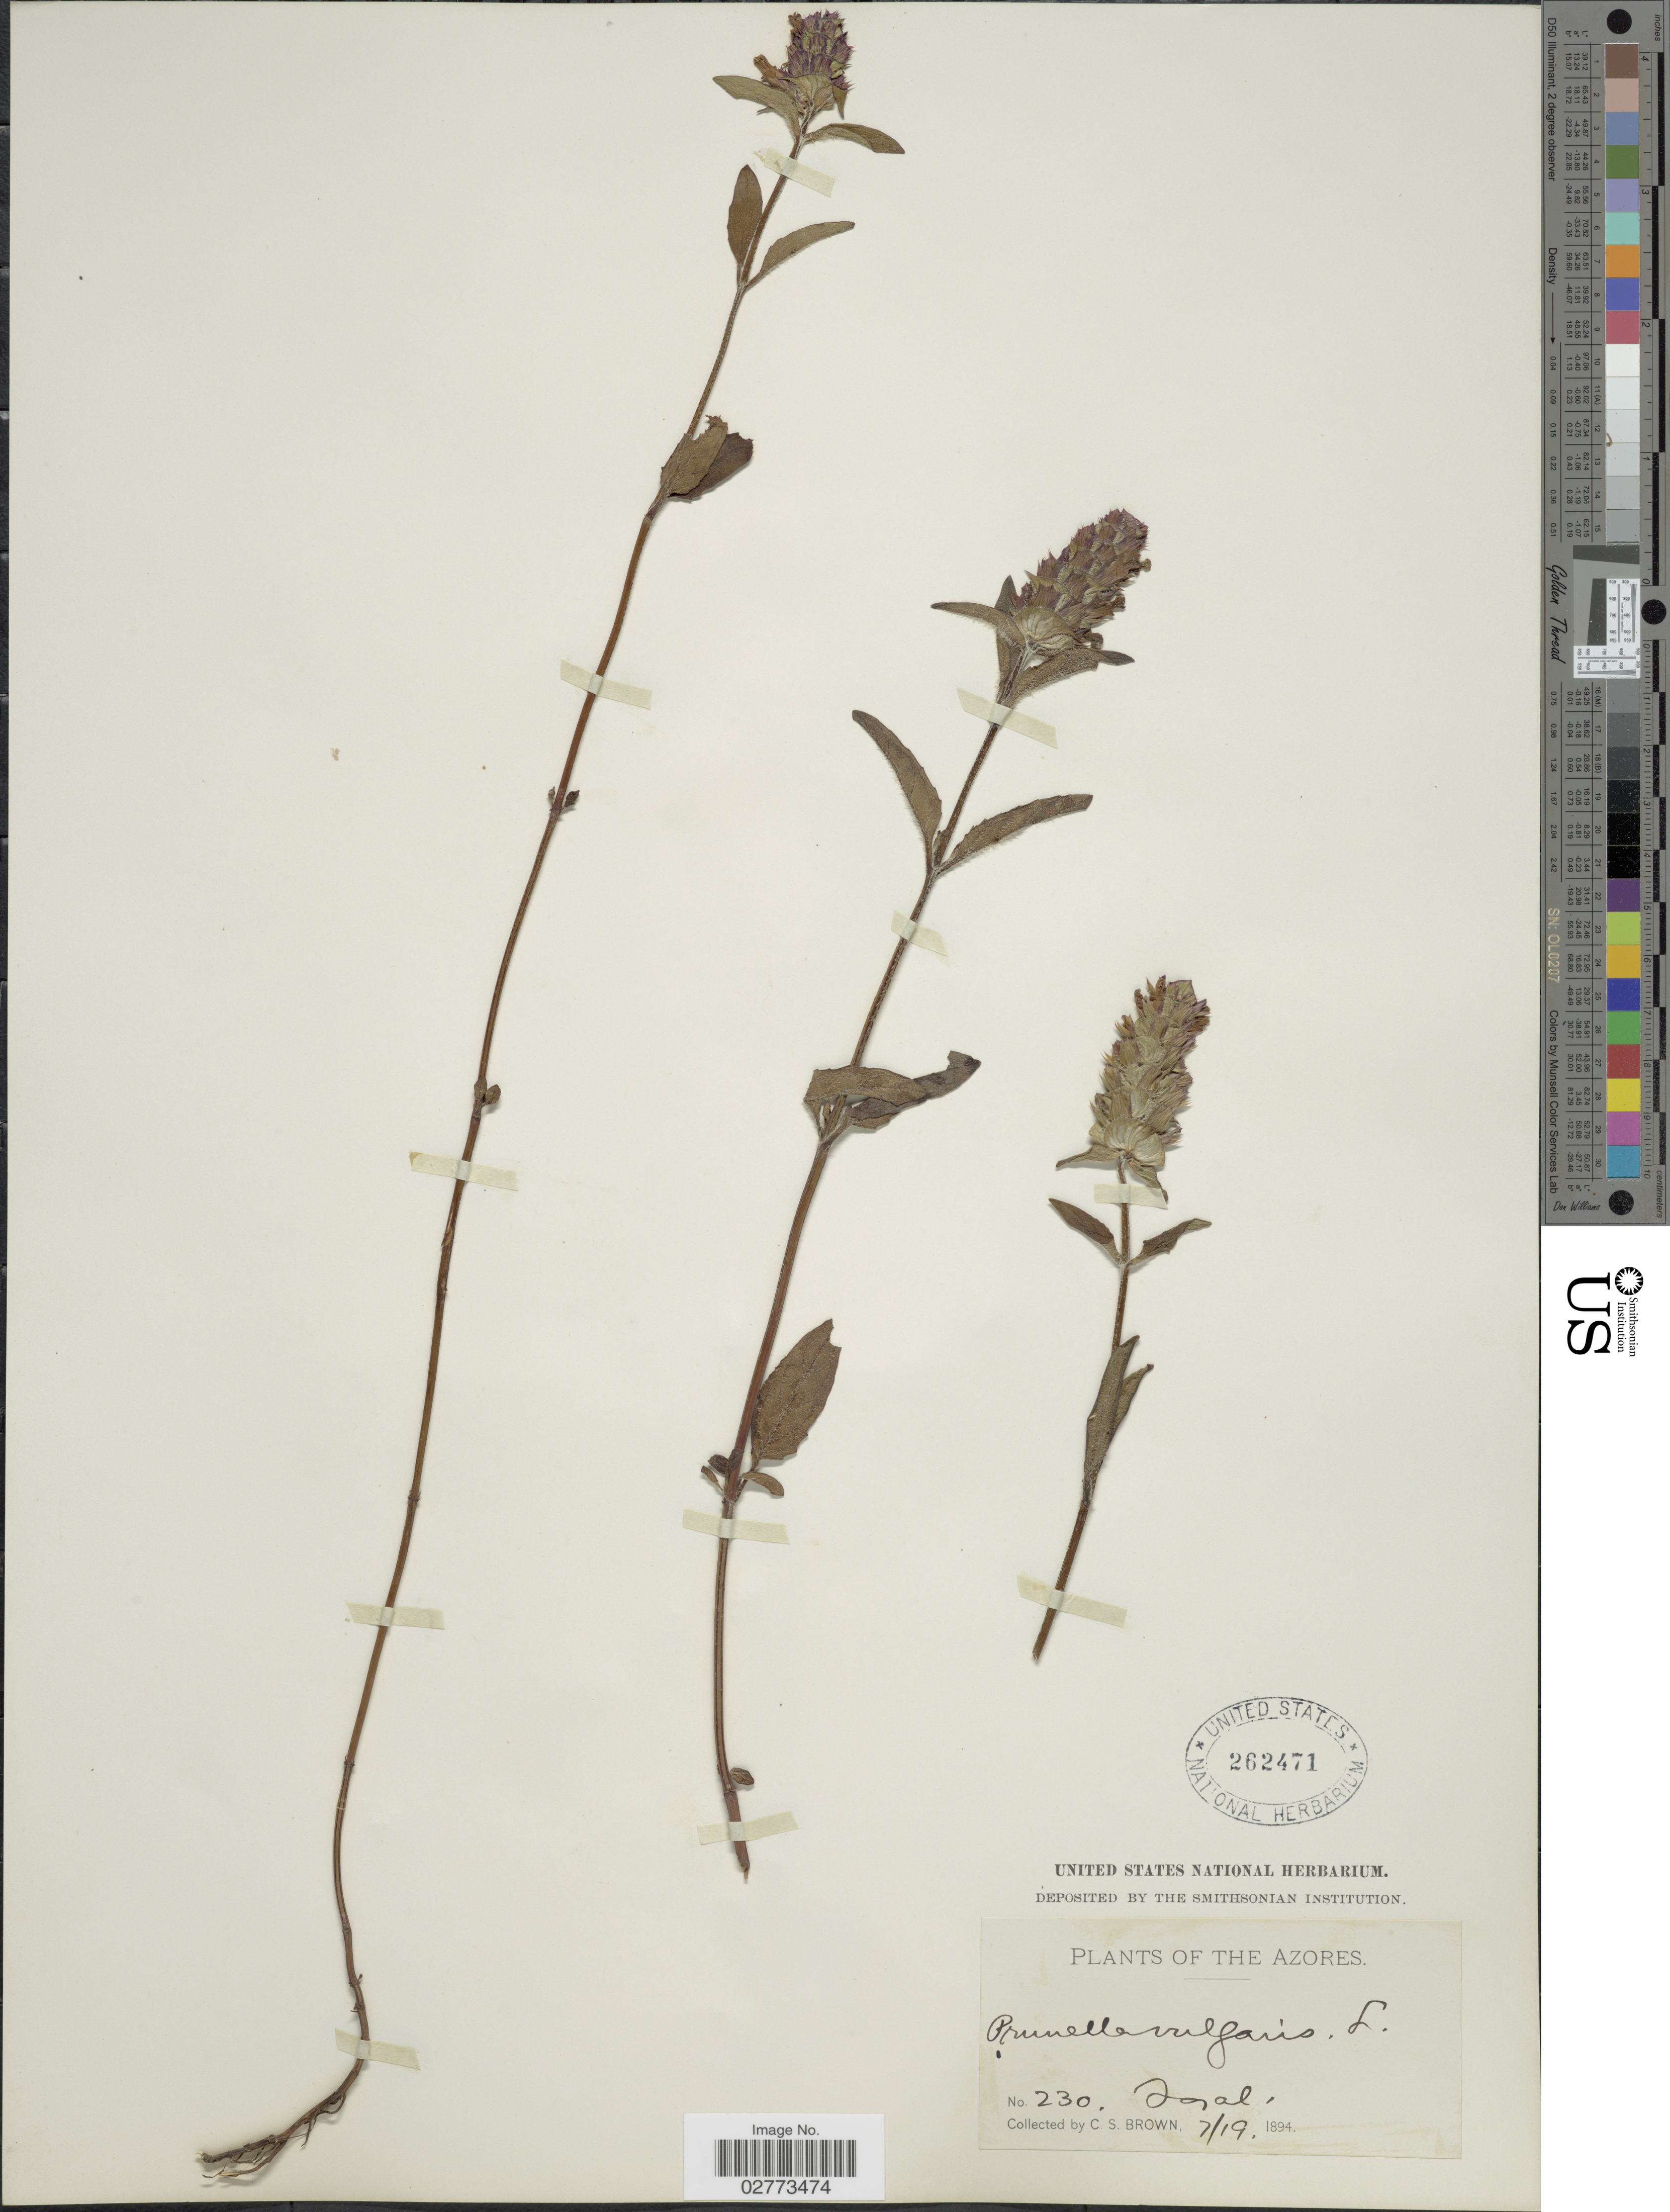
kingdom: Plantae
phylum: Tracheophyta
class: Magnoliopsida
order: Lamiales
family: Lamiaceae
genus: Prunella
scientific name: Prunella vulgaris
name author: L.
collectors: C. S. Brown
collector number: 230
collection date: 1894-07-19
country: Portugal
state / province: Azores (Aut. Reg.)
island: Faial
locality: The Azores, Faial.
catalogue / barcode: US 262471